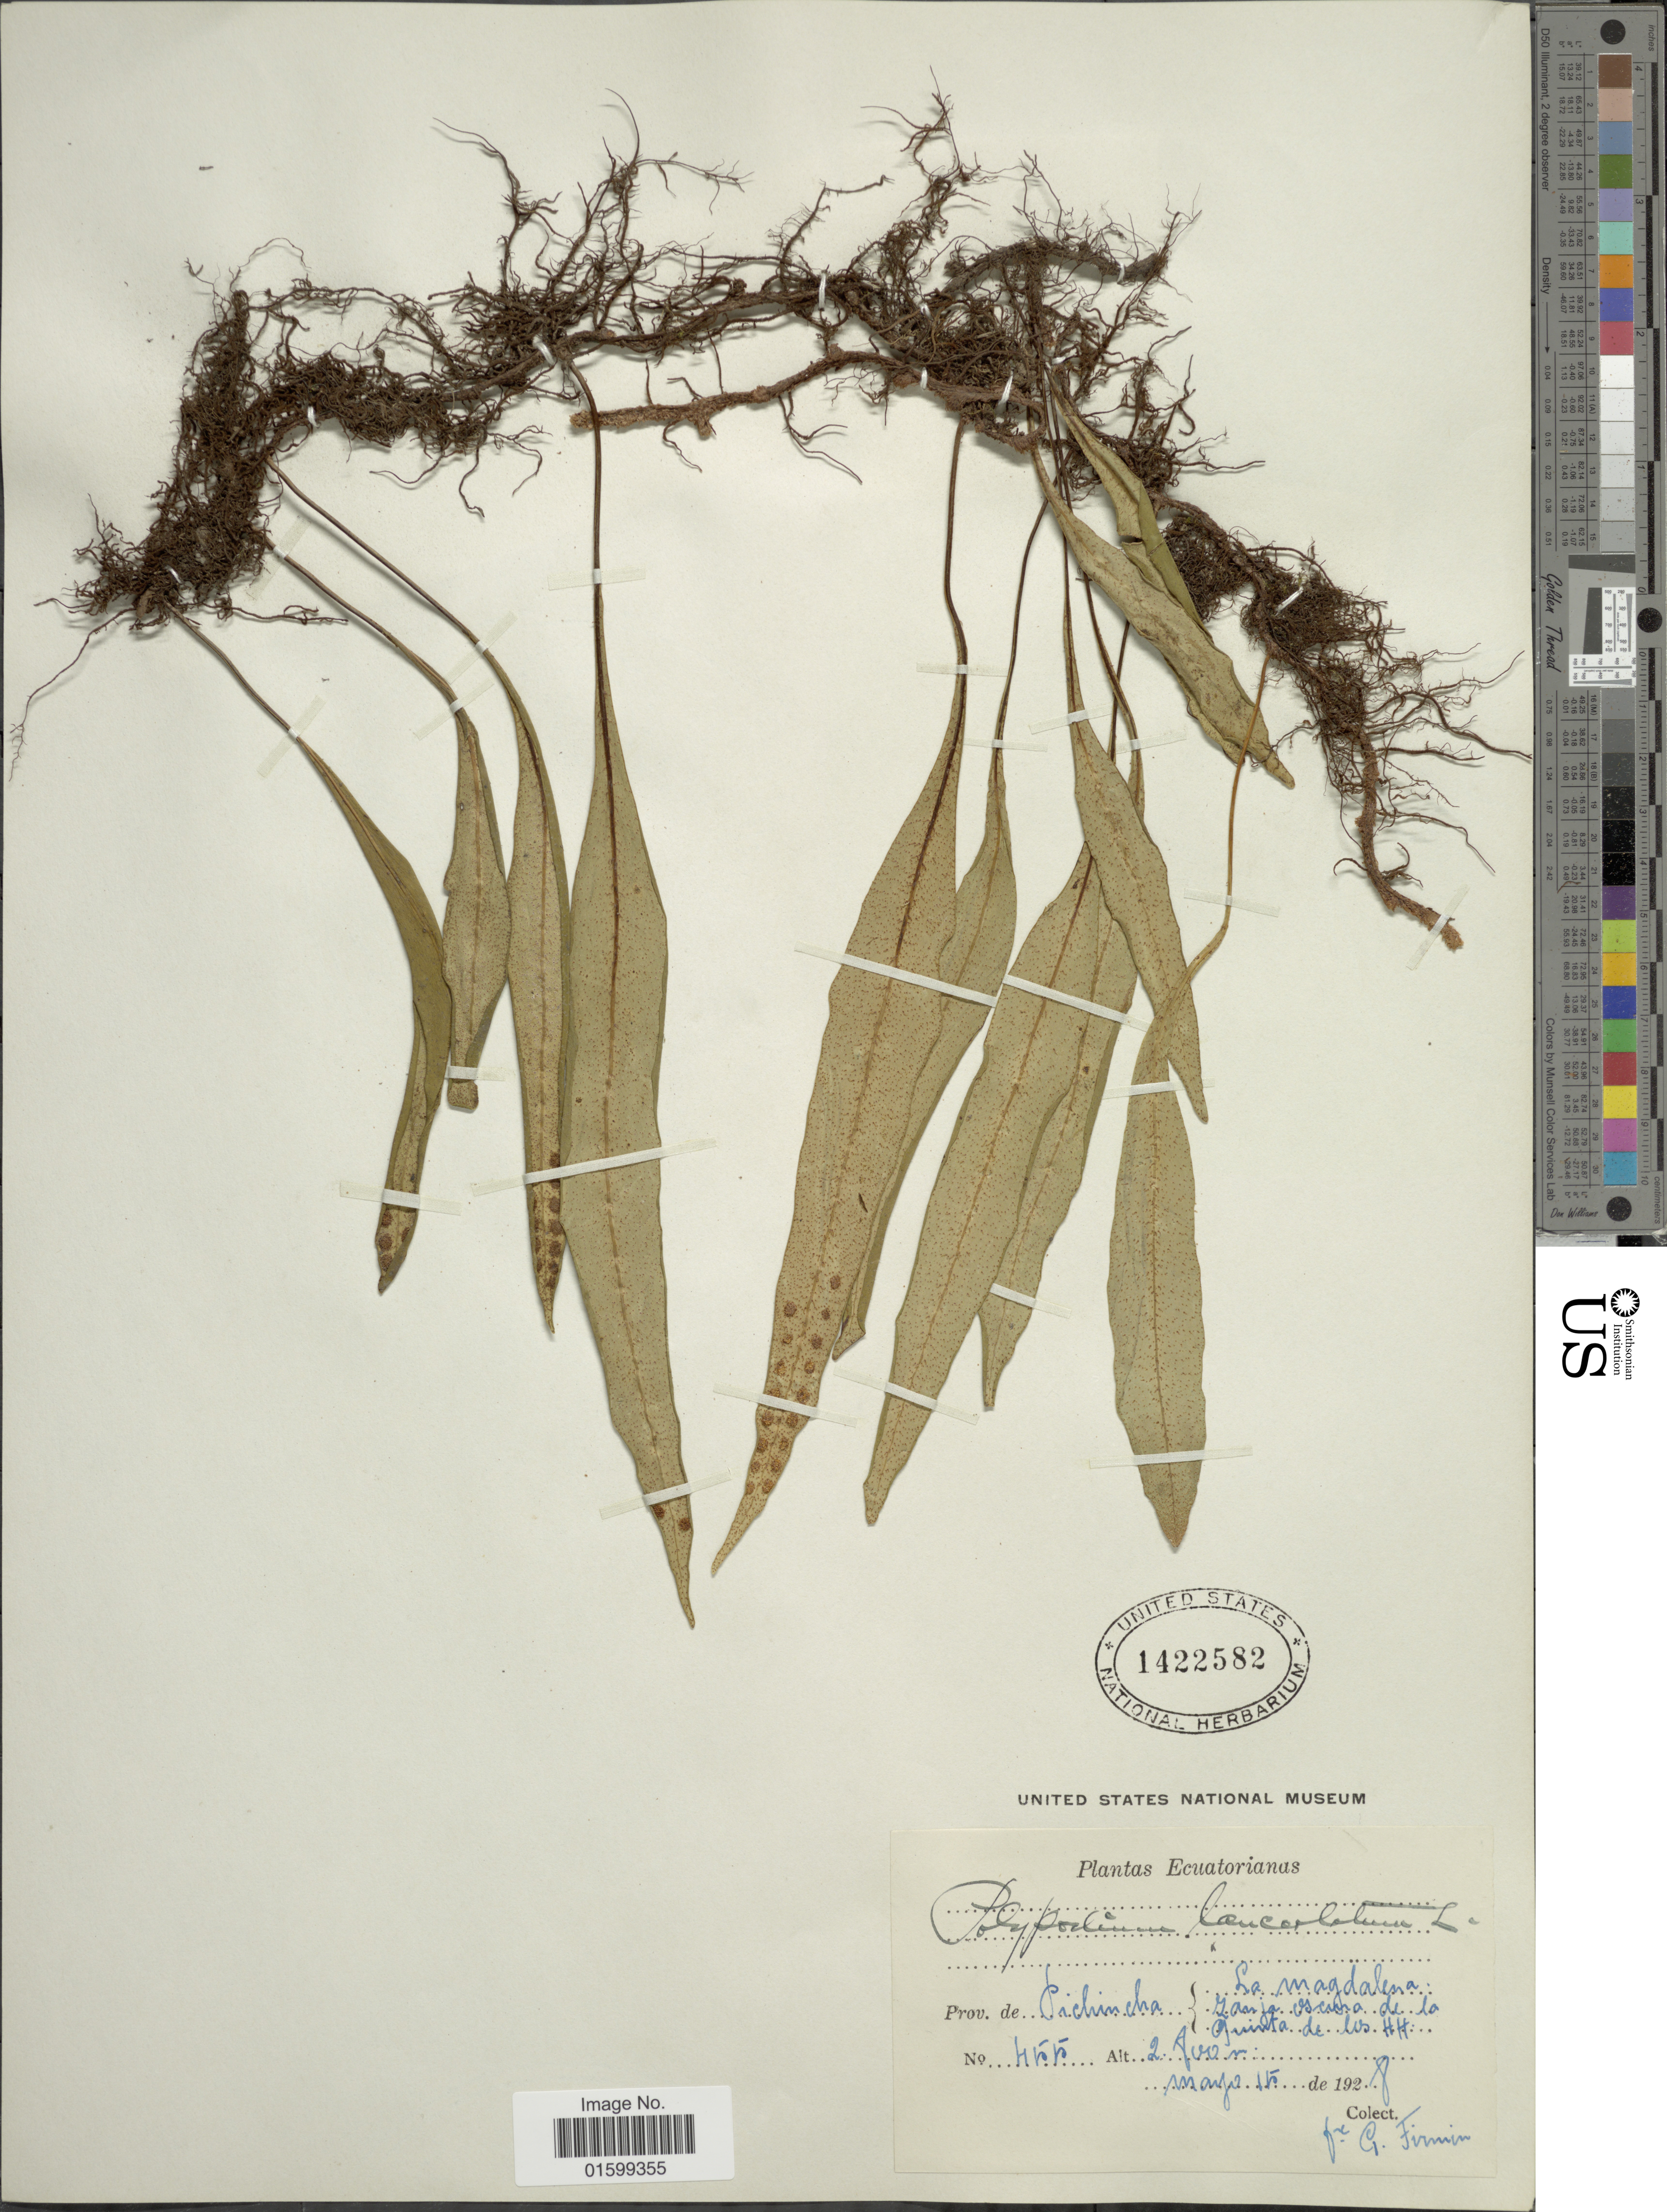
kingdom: Plantae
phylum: Tracheophyta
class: Polypodiopsida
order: Polypodiales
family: Polypodiaceae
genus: Pleopeltis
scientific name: Pleopeltis macrocarpa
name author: (Bory ex Willd.) Kaulf.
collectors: G. Firmin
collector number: H55*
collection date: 1928-05-15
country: Ecuador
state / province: Pichincha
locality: La Magdalena, zanja oscina de la quinta de los HH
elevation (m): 2800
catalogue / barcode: US 1422582